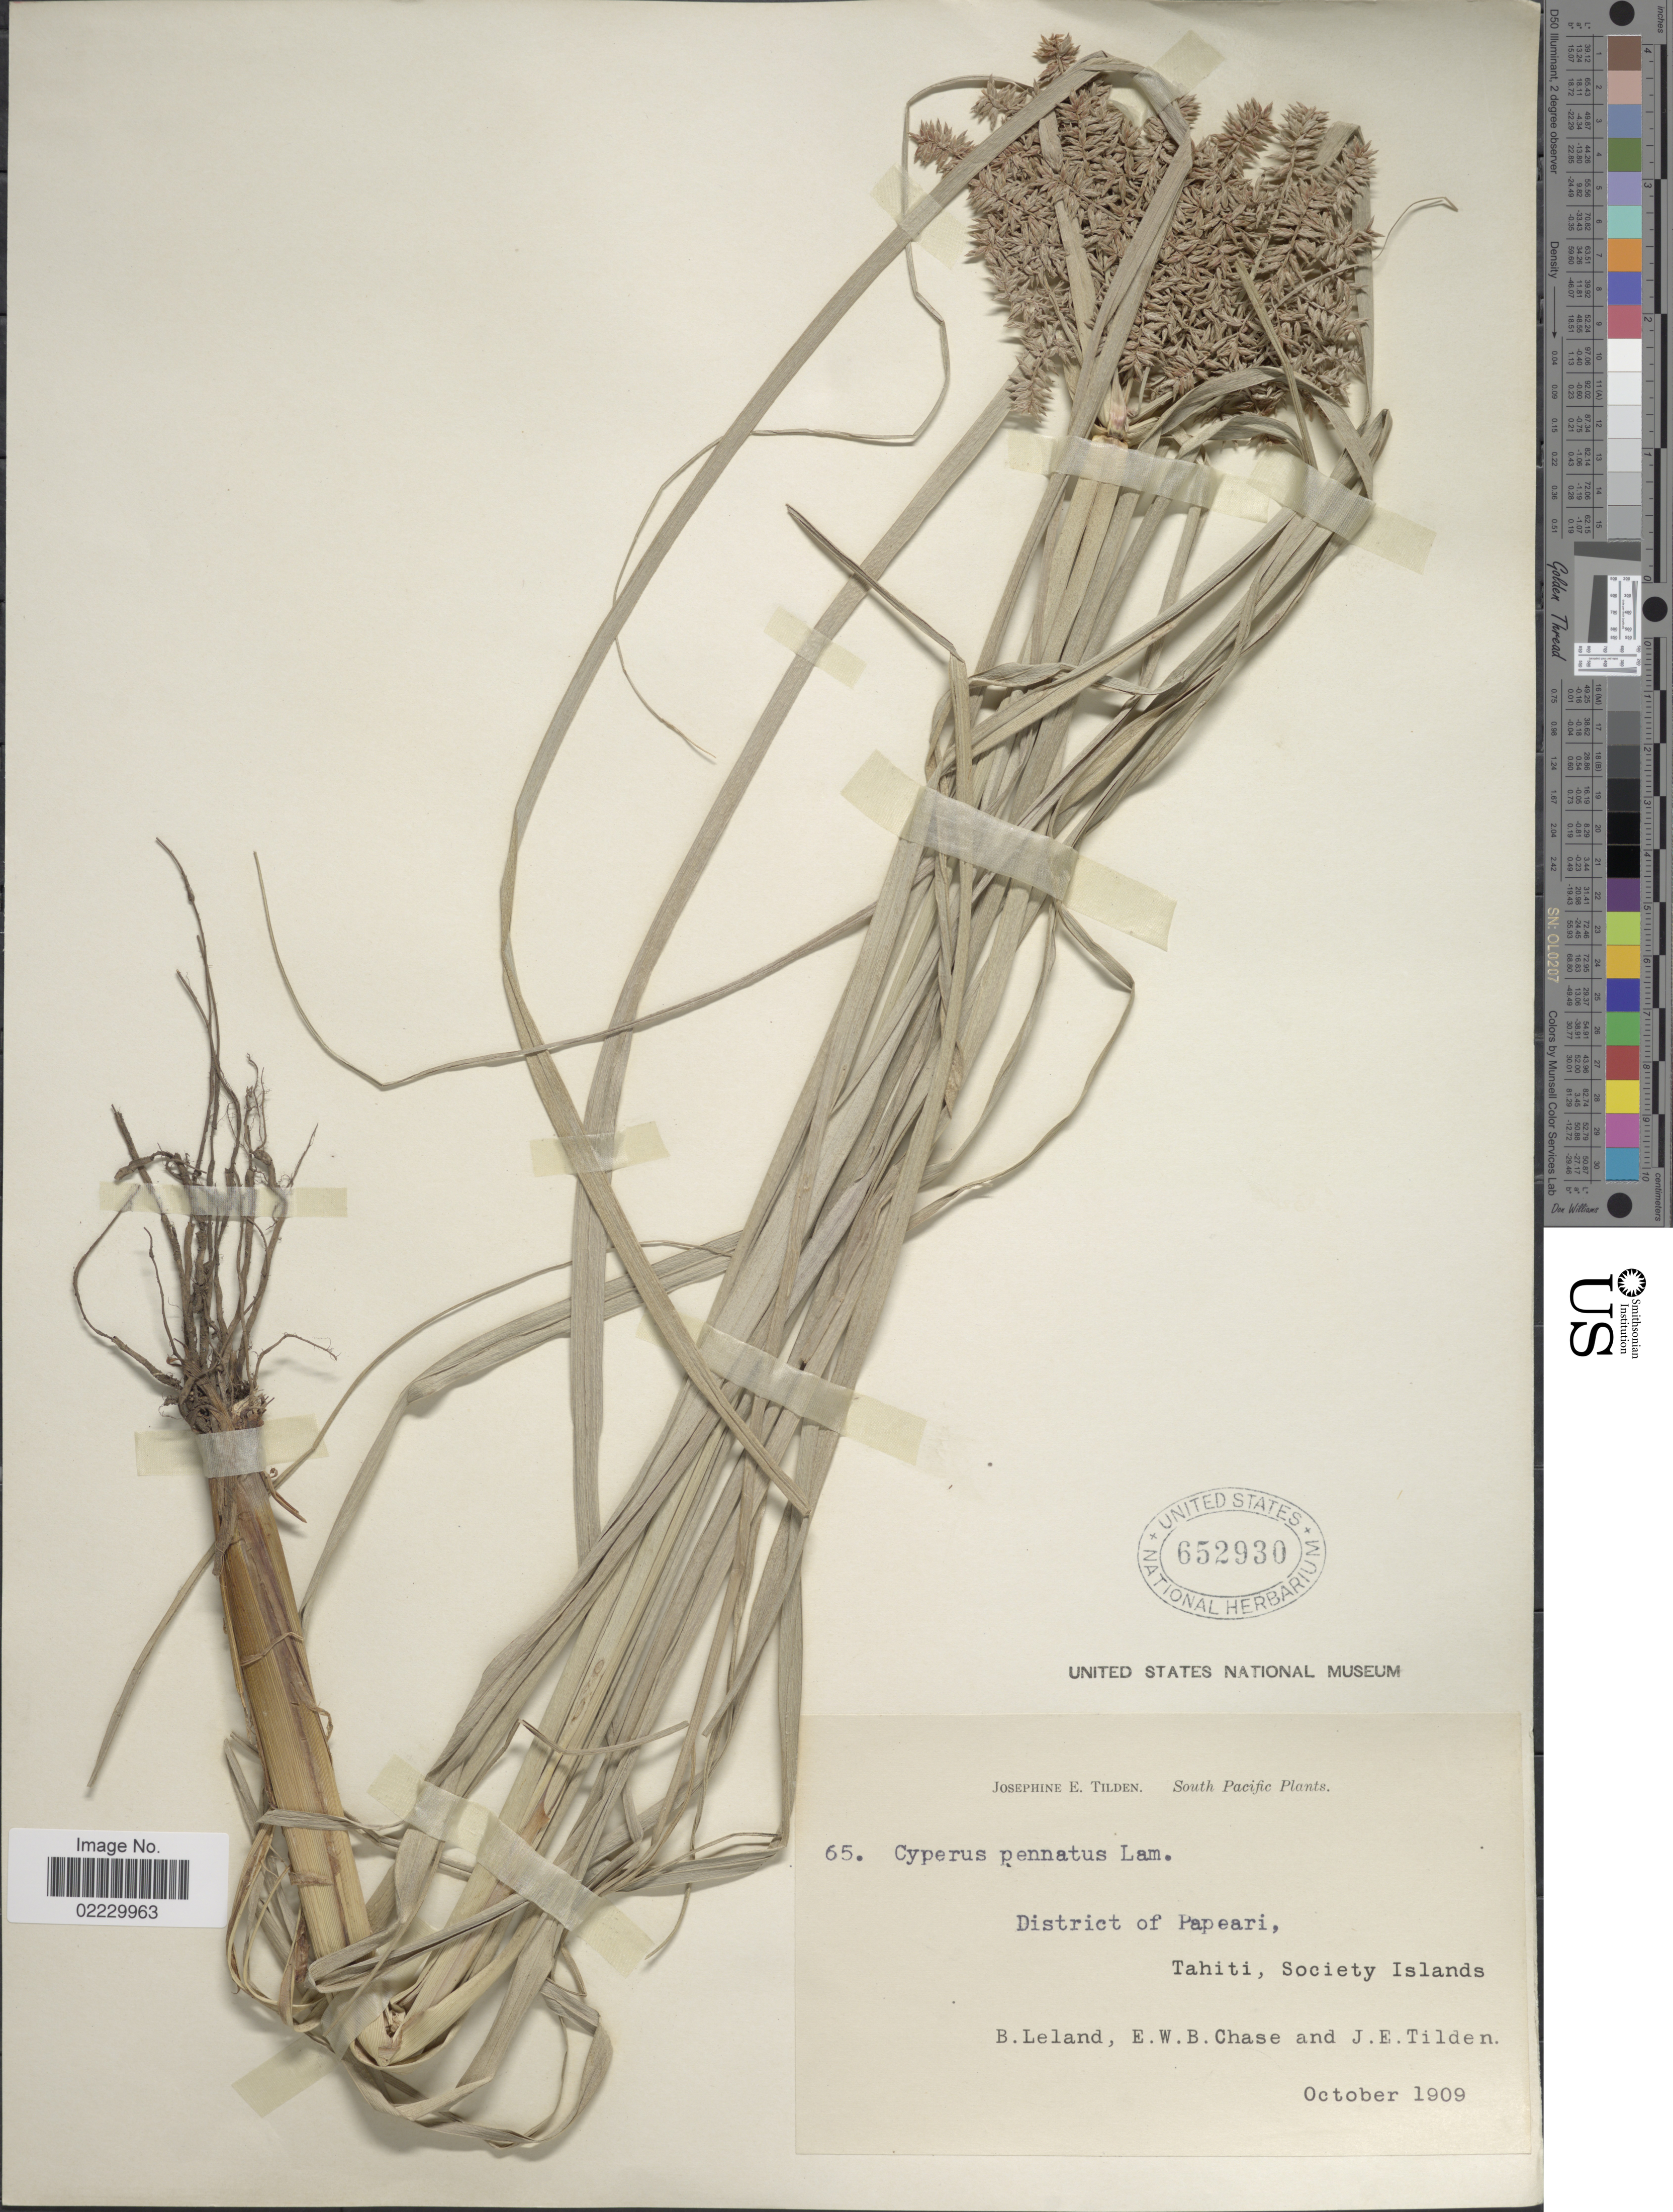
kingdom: Plantae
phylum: Tracheophyta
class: Liliopsida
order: Poales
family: Cyperaceae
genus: Cyperus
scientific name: Cyperus javanicus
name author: Houtt.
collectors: B. Leland, E. W. Chase & J. E. Tilden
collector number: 65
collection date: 1909-10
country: French Polynesia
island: Tahiti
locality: District of Papeari, Tahiti, Society Islands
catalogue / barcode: US 652930